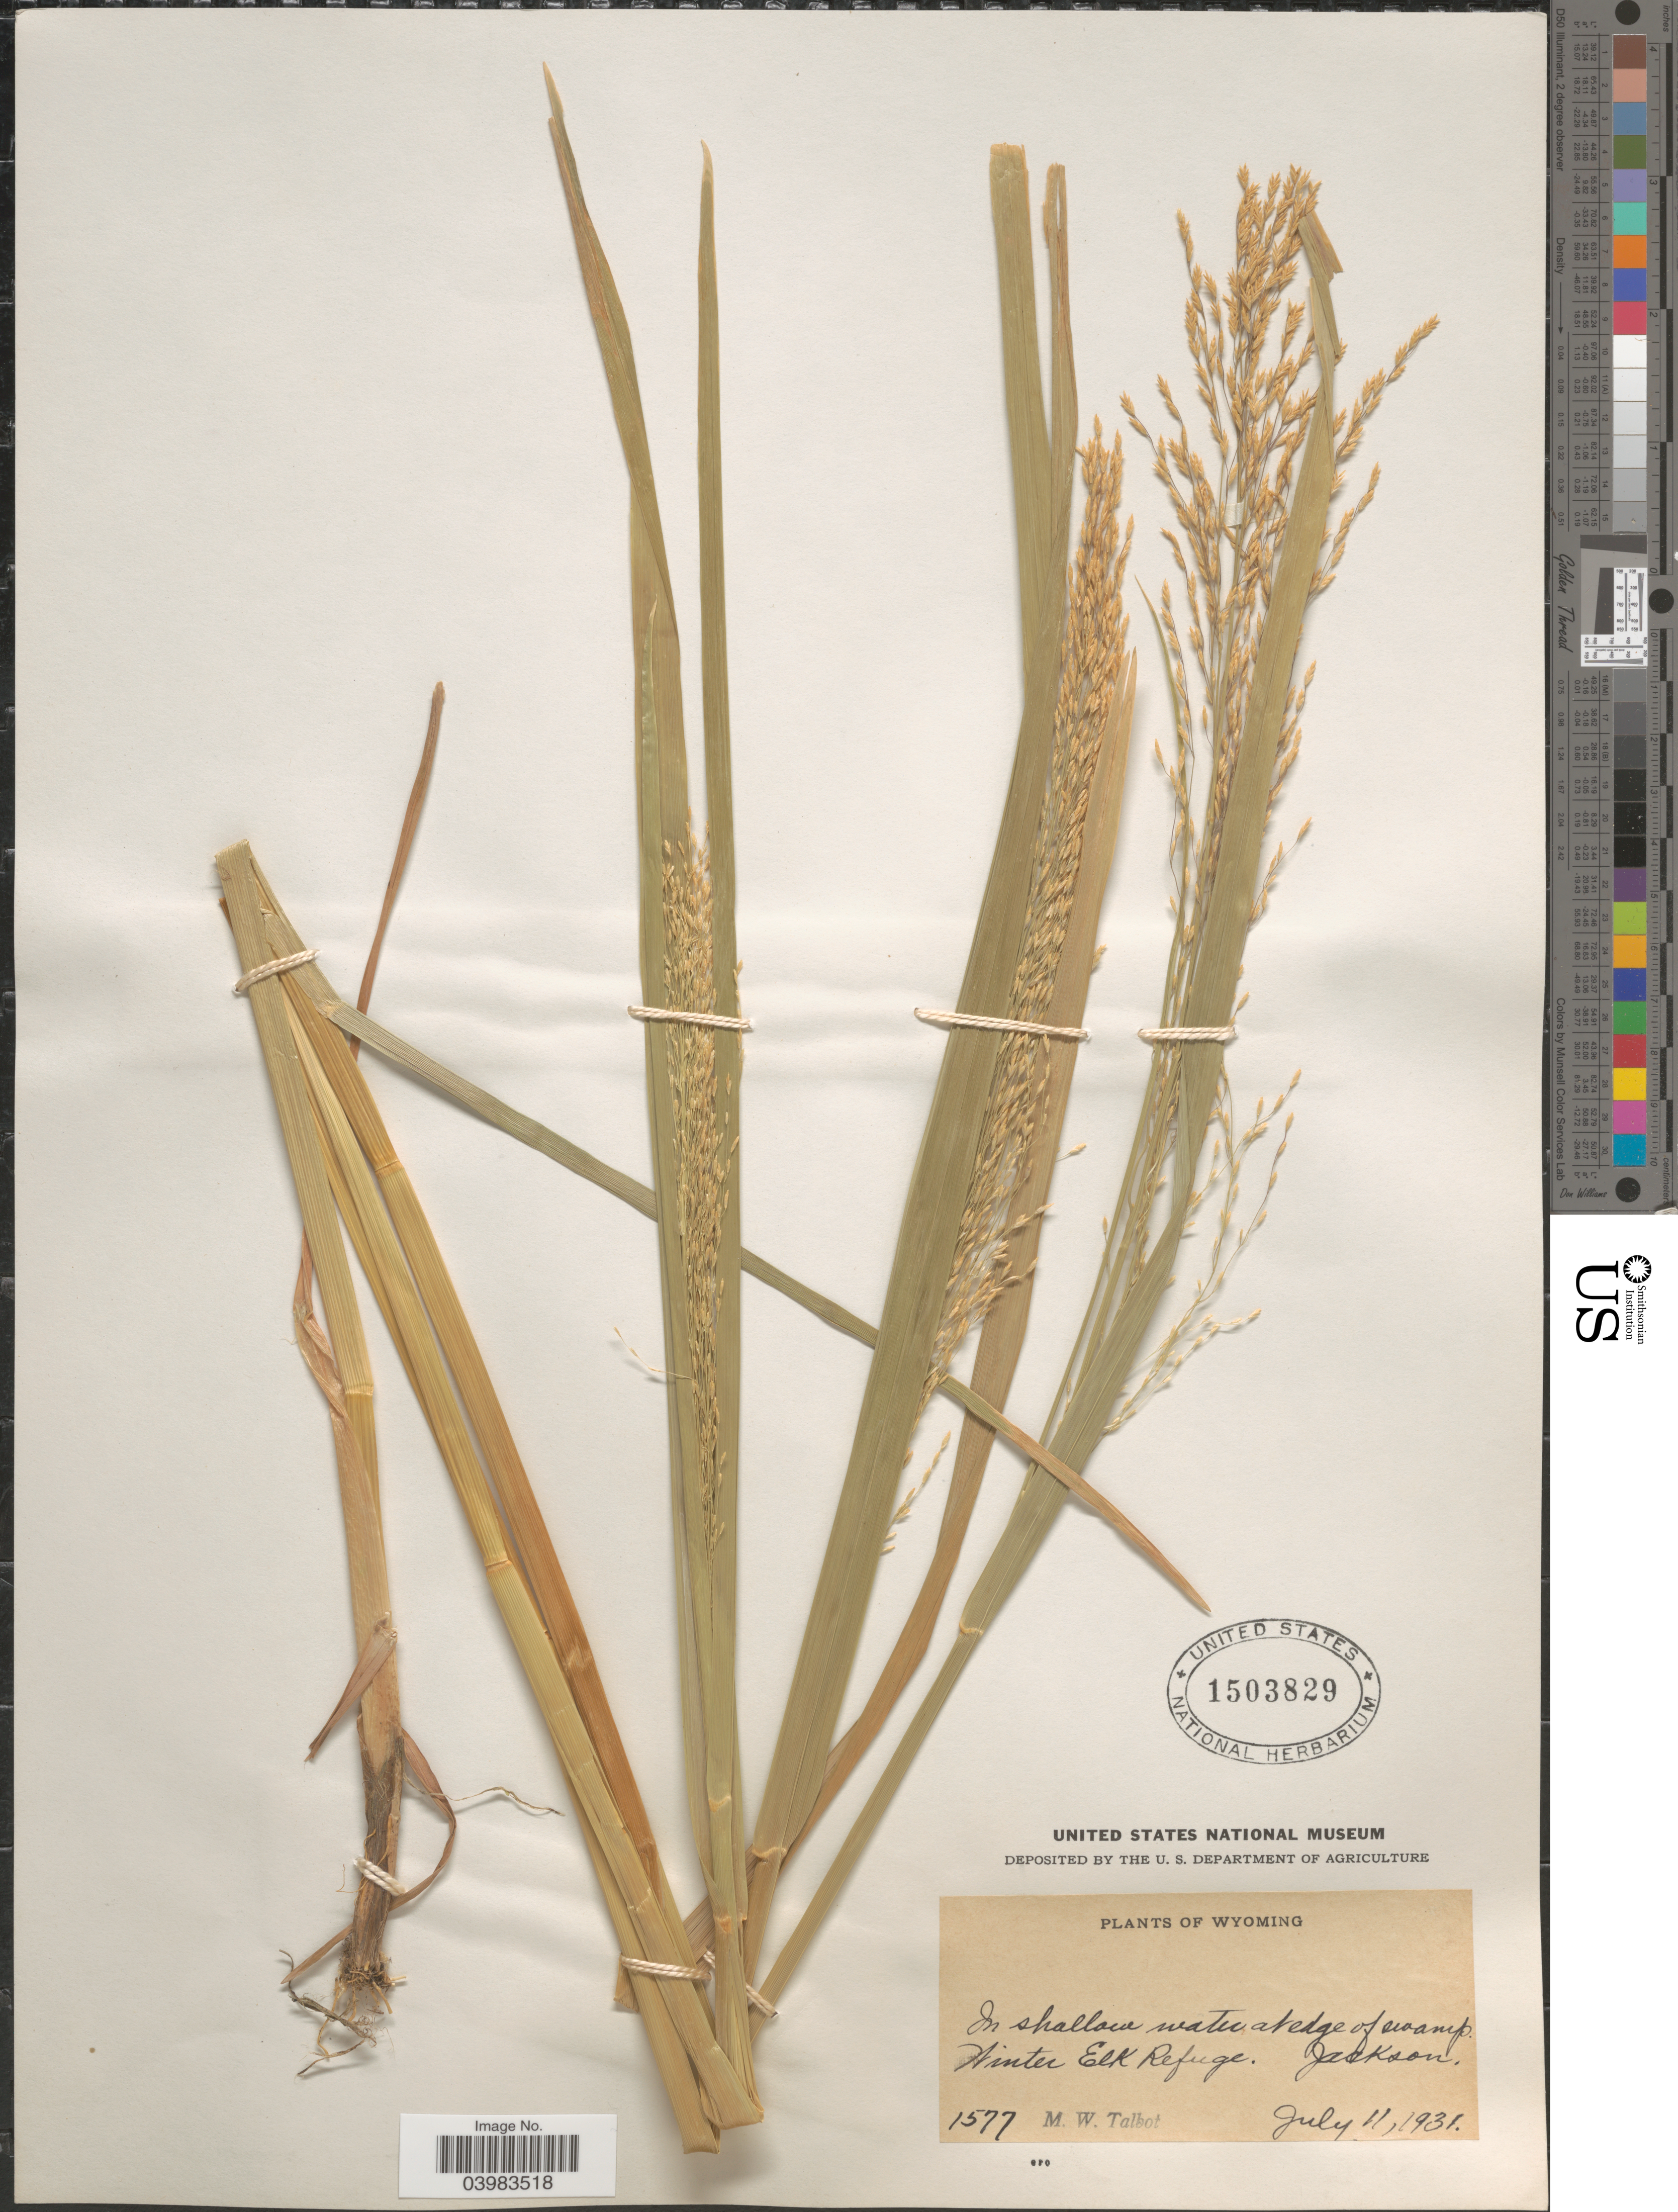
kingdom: Plantae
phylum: Tracheophyta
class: Liliopsida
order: Poales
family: Poaceae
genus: Glyceria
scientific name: Glyceria grandis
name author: S. Watson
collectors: M. Talbot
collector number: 1577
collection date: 1931-07-11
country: United States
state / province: Wyoming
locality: In shallow water at edge of swamp Winter Elk Refuge. Jackson.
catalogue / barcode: US 1503829